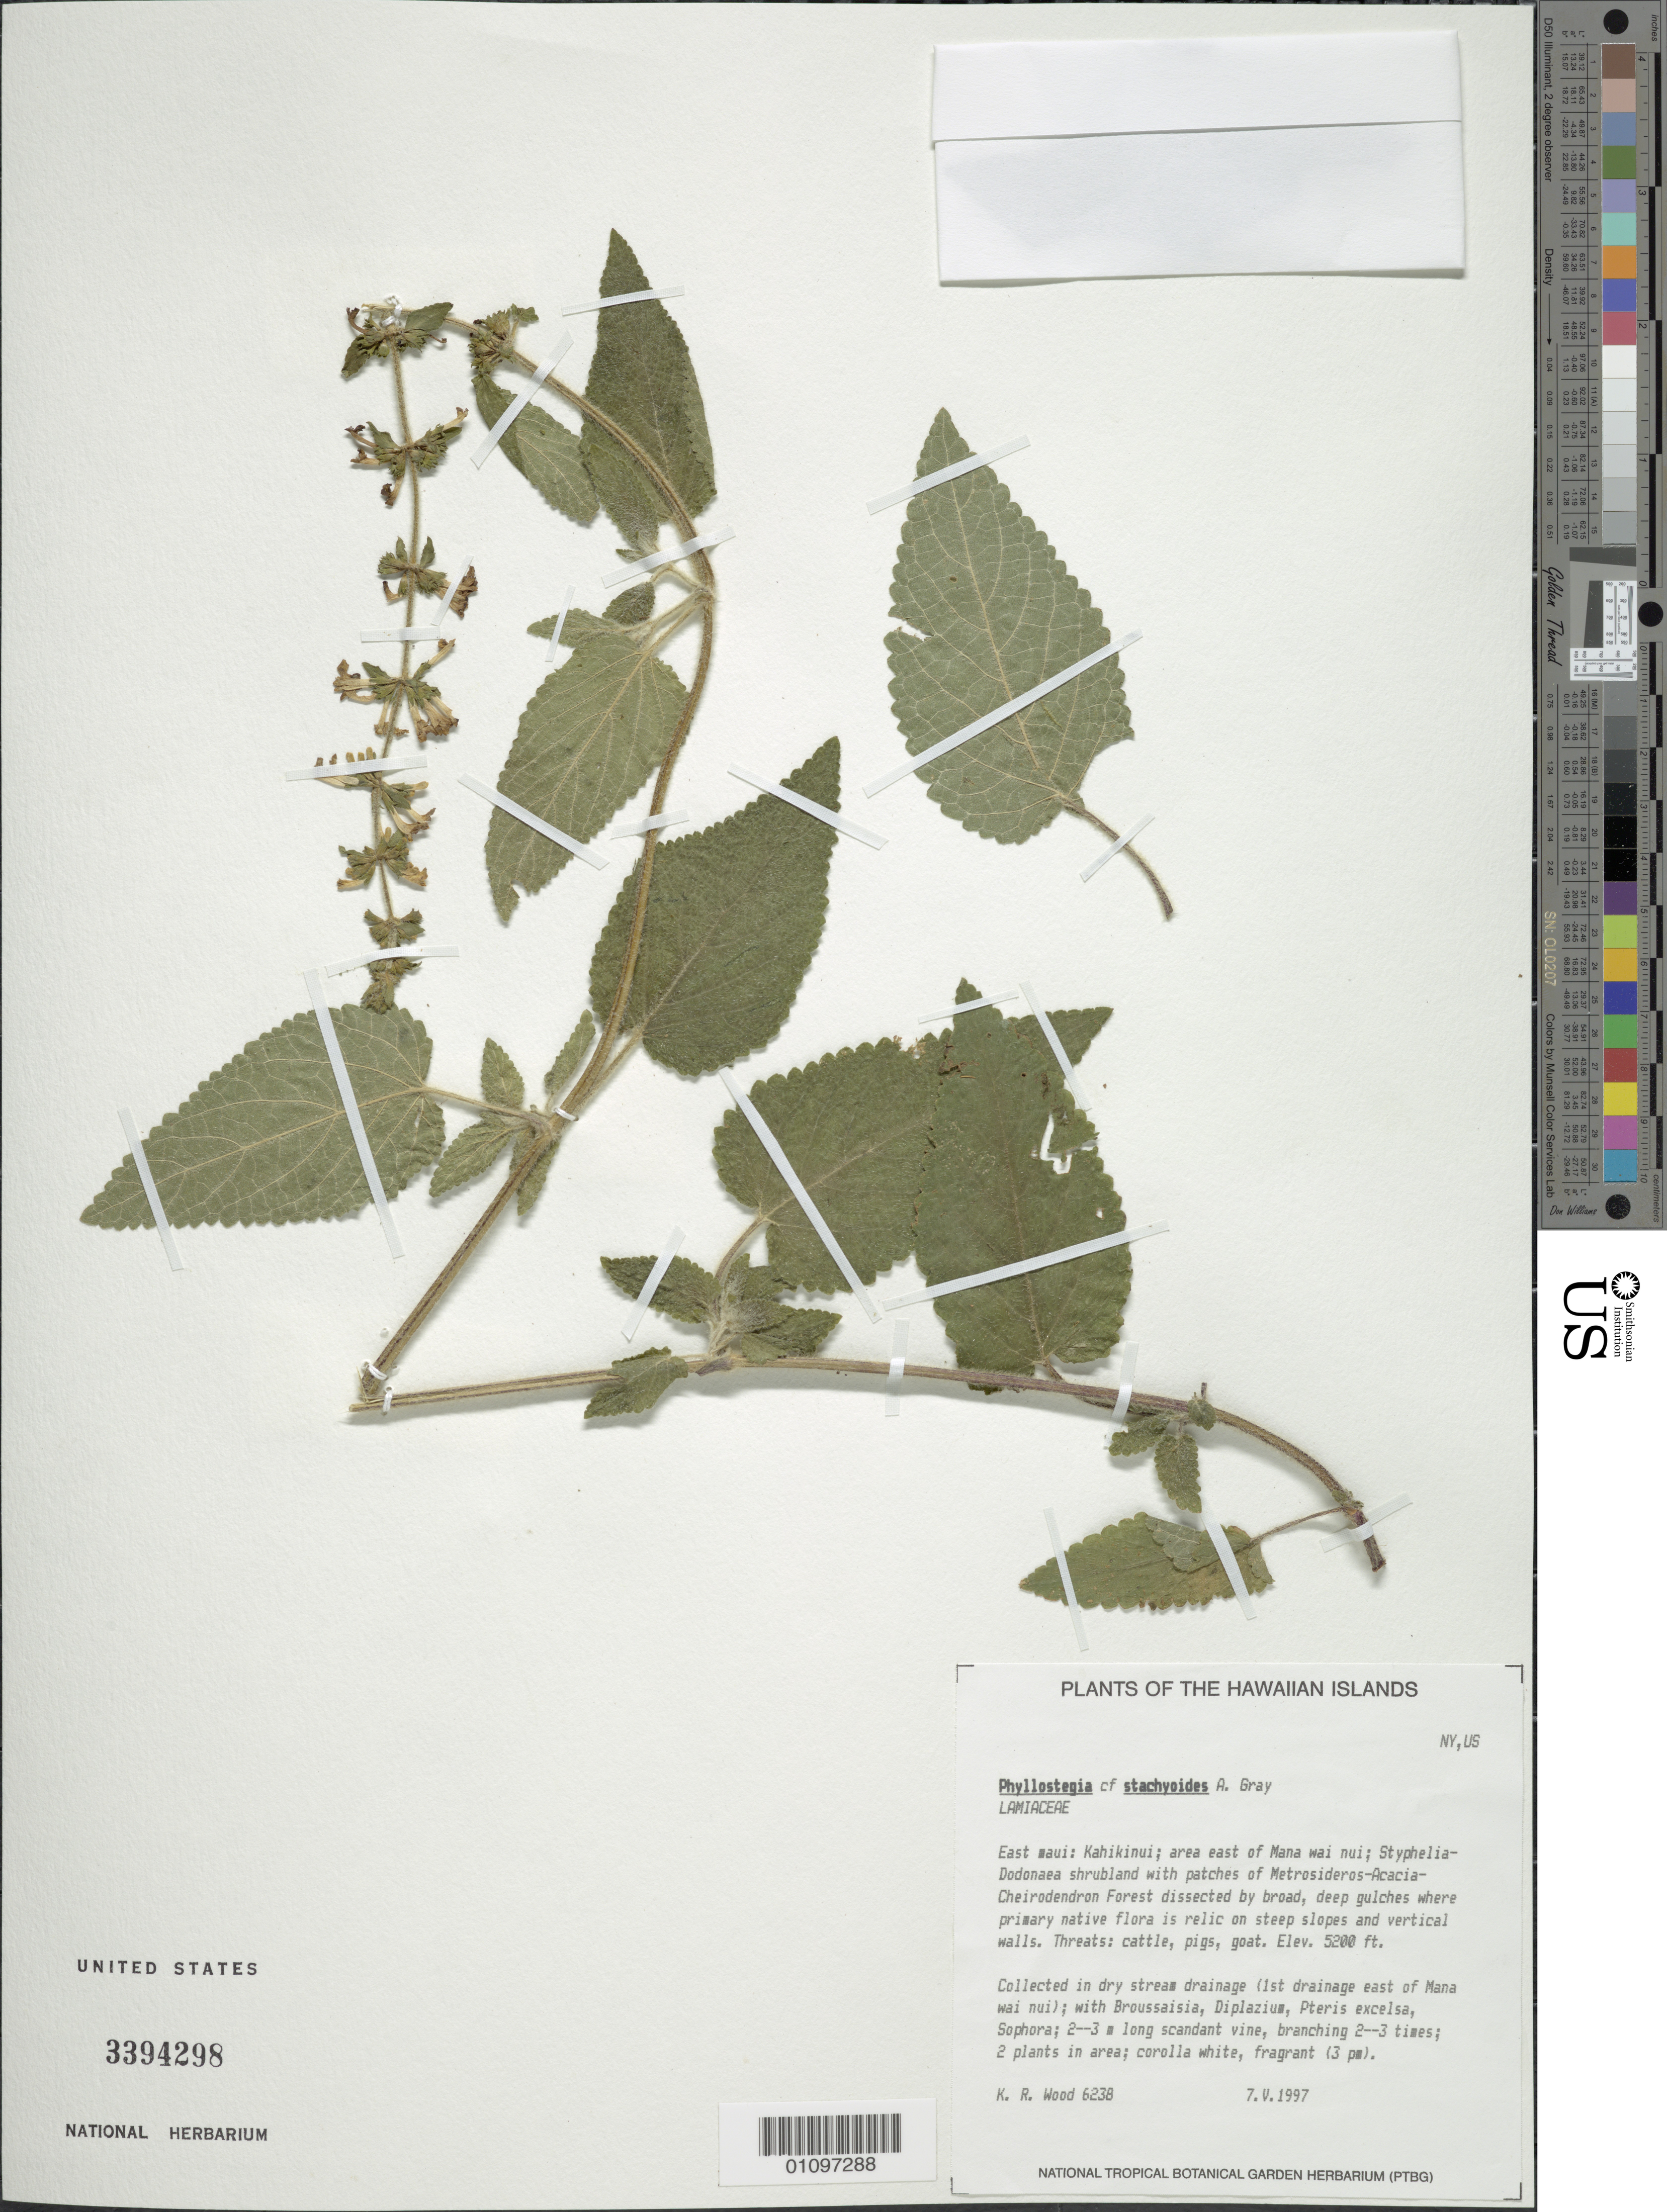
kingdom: Plantae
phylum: Tracheophyta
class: Magnoliopsida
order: Lamiales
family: Lamiaceae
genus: Phyllostegia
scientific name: Phyllostegia stachyoides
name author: A. Gray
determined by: Wagner, W. L., (BOT), Smithsonian Institution - National Museum of Natural History (UNITED STATES)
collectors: K. R. Wood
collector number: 6238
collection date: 1997-05-07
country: United States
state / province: Hawaii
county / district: Maui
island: Maui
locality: East Maui, Kahikinui, area east of Mana wai nui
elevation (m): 1585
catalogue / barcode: US 3394298